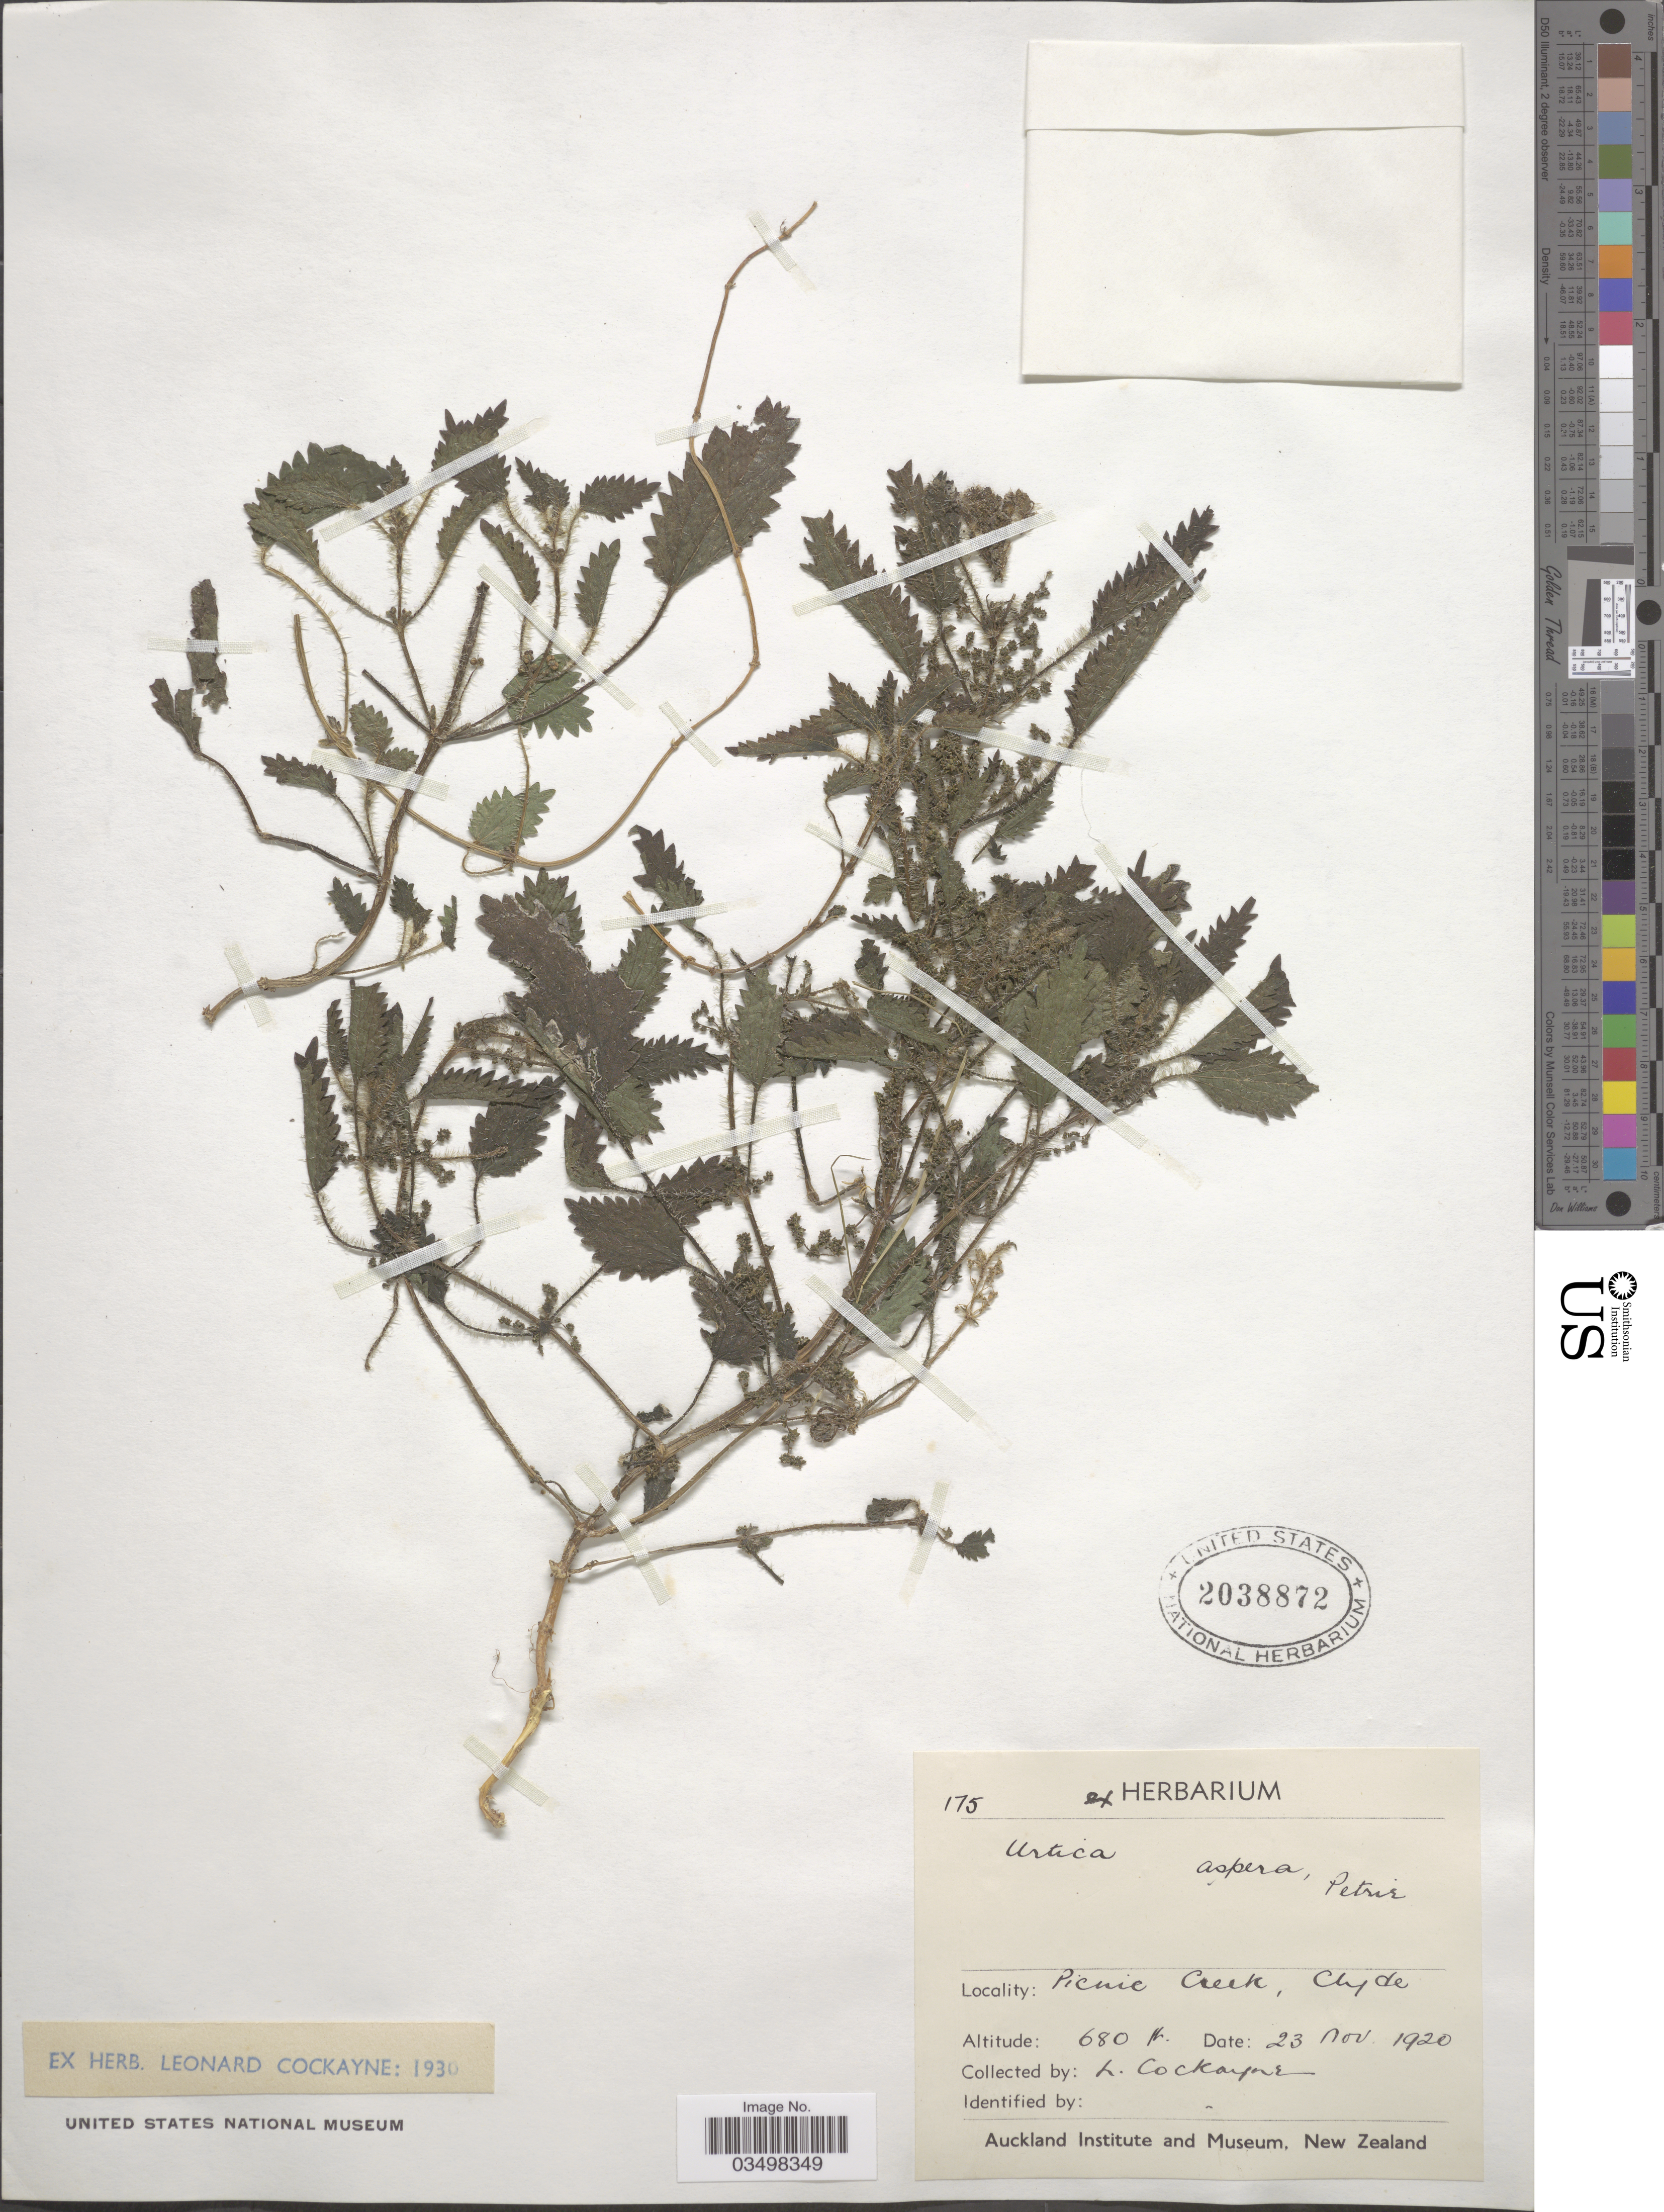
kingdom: Plantae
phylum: Tracheophyta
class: Magnoliopsida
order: Rosales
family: Urticaceae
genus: Urtica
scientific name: Urtica aspera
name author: Petrie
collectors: L. Cockayne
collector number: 175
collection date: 1920-11-23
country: New Zealand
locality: Picnic Creek, Clyde.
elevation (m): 207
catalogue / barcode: US 2038872